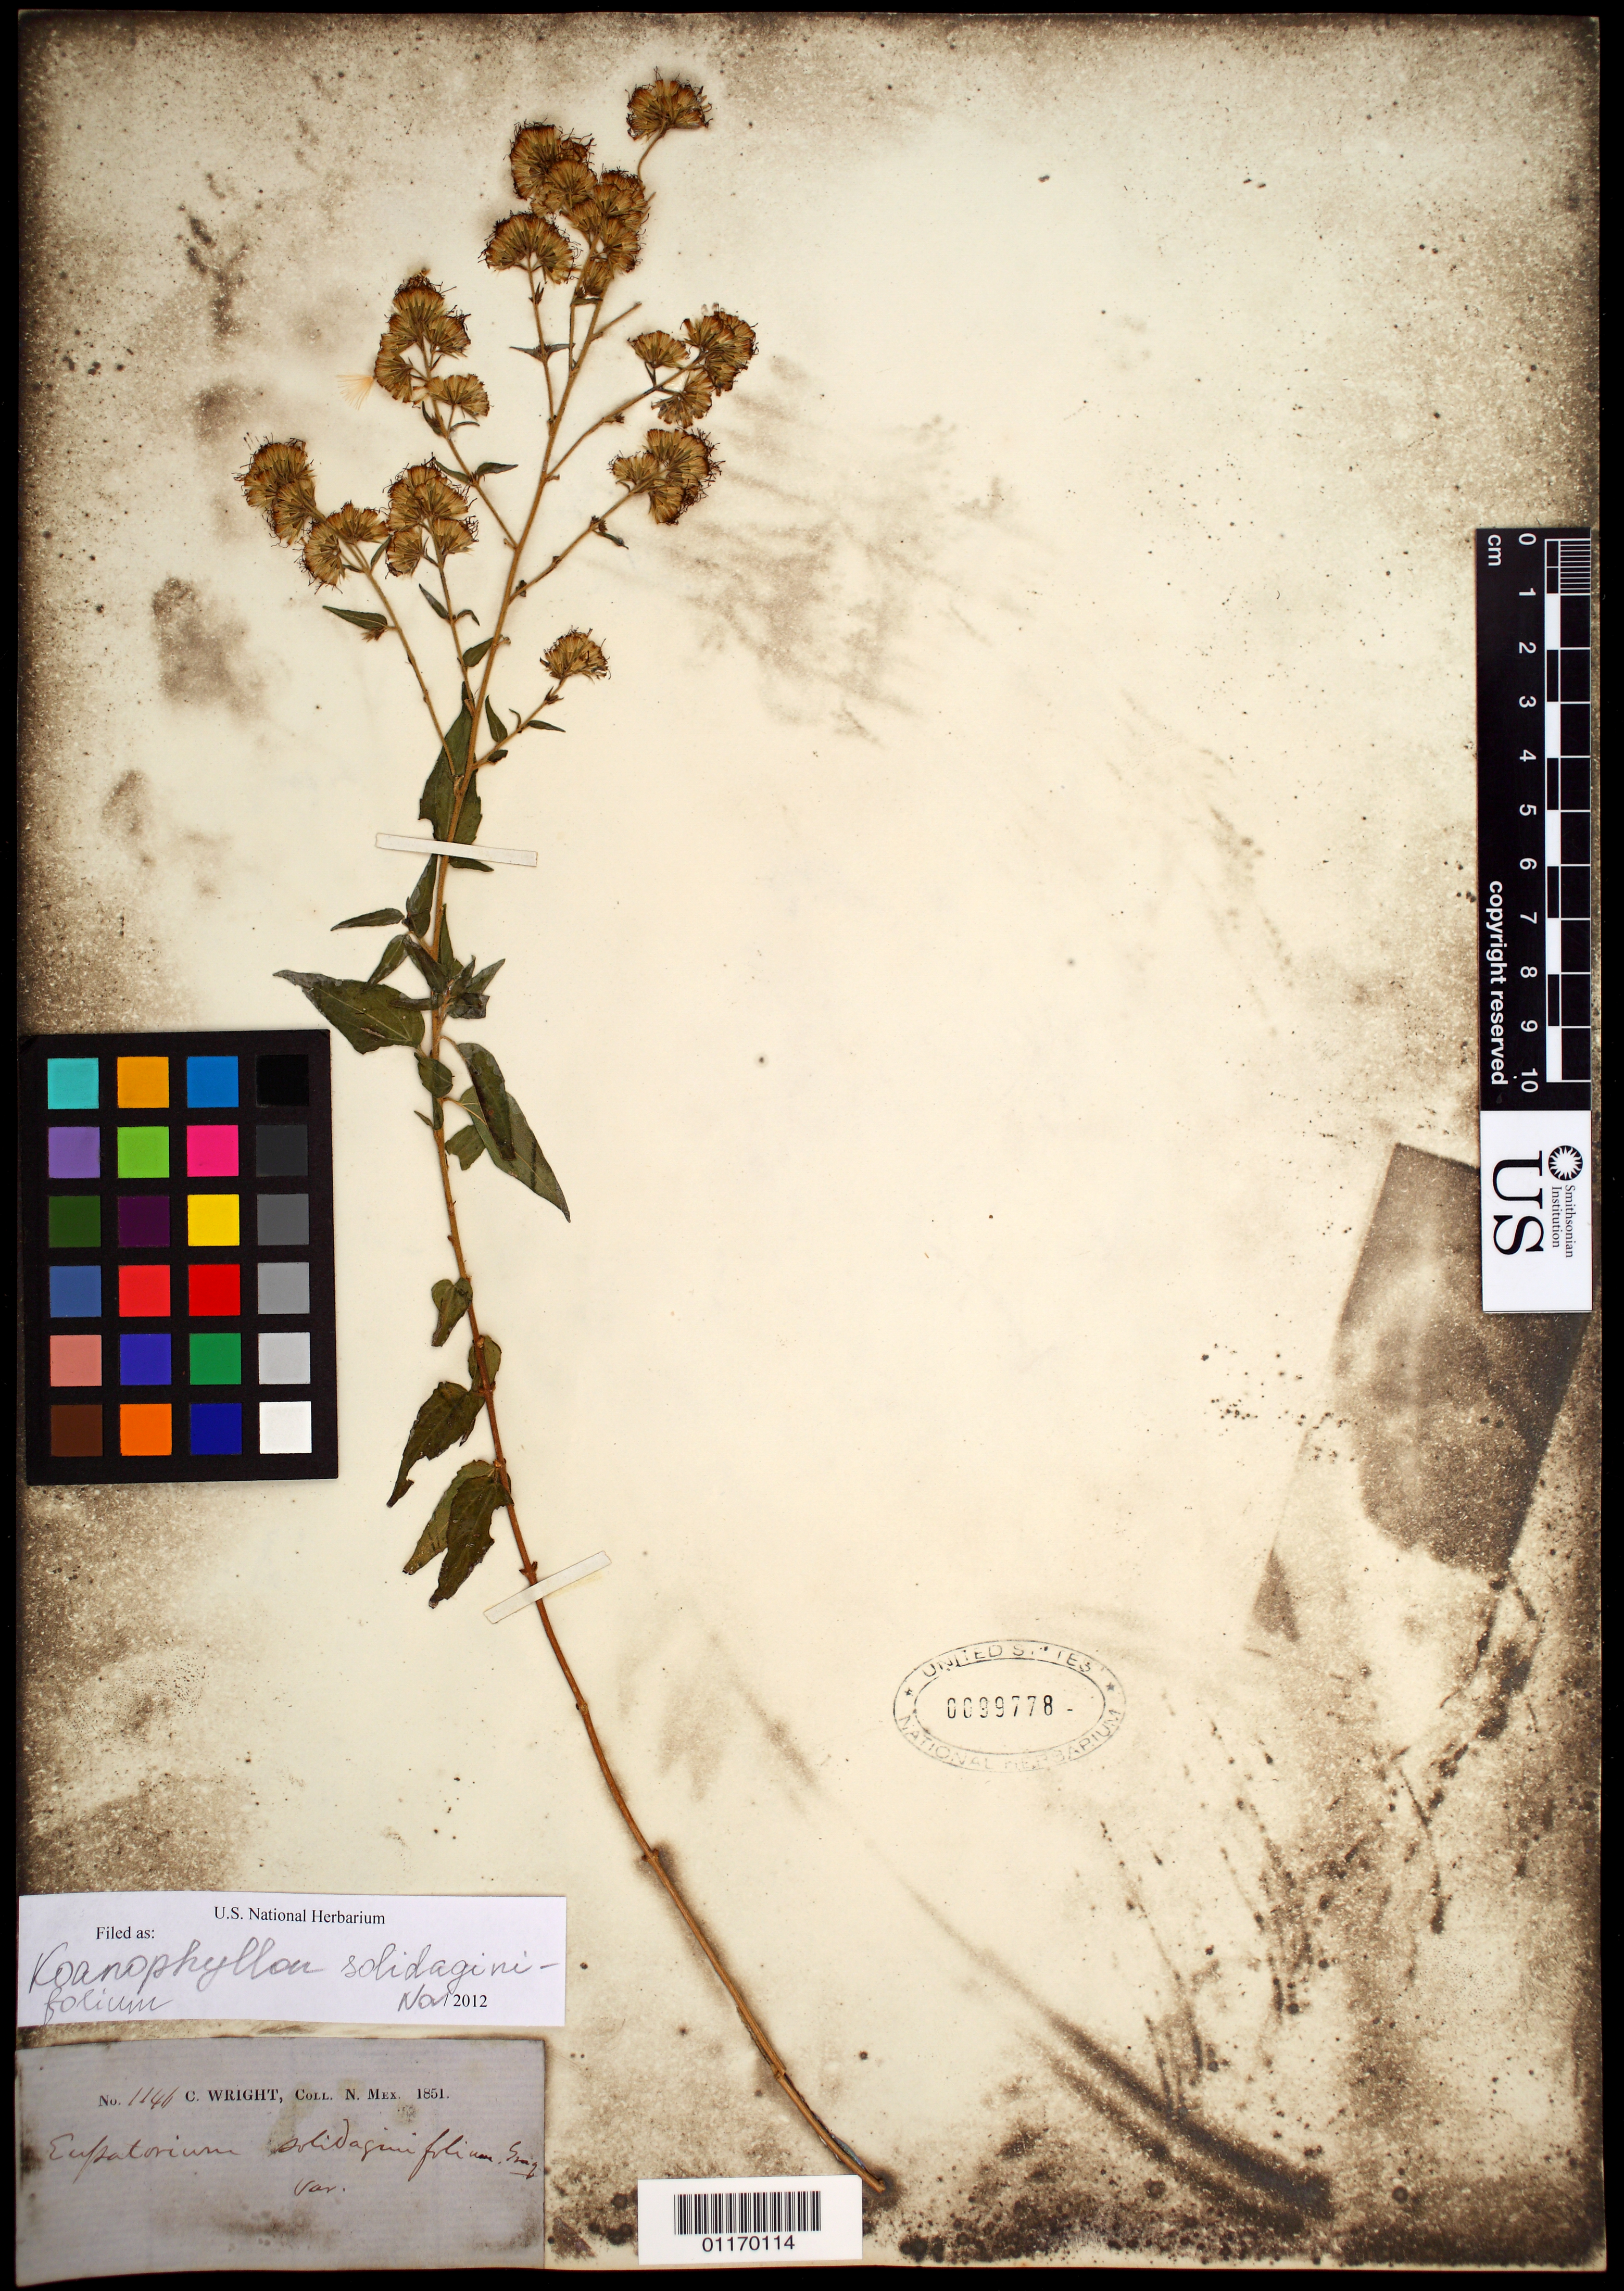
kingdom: Plantae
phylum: Tracheophyta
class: Magnoliopsida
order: Asterales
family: Asteraceae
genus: Koanophyllon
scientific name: Koanophyllon solidaginifolium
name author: (A. Gray) R.M. King & H. Rob.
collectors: C. Wright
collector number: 1146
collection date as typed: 1851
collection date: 1851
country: United States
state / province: New Mexico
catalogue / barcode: US 99778